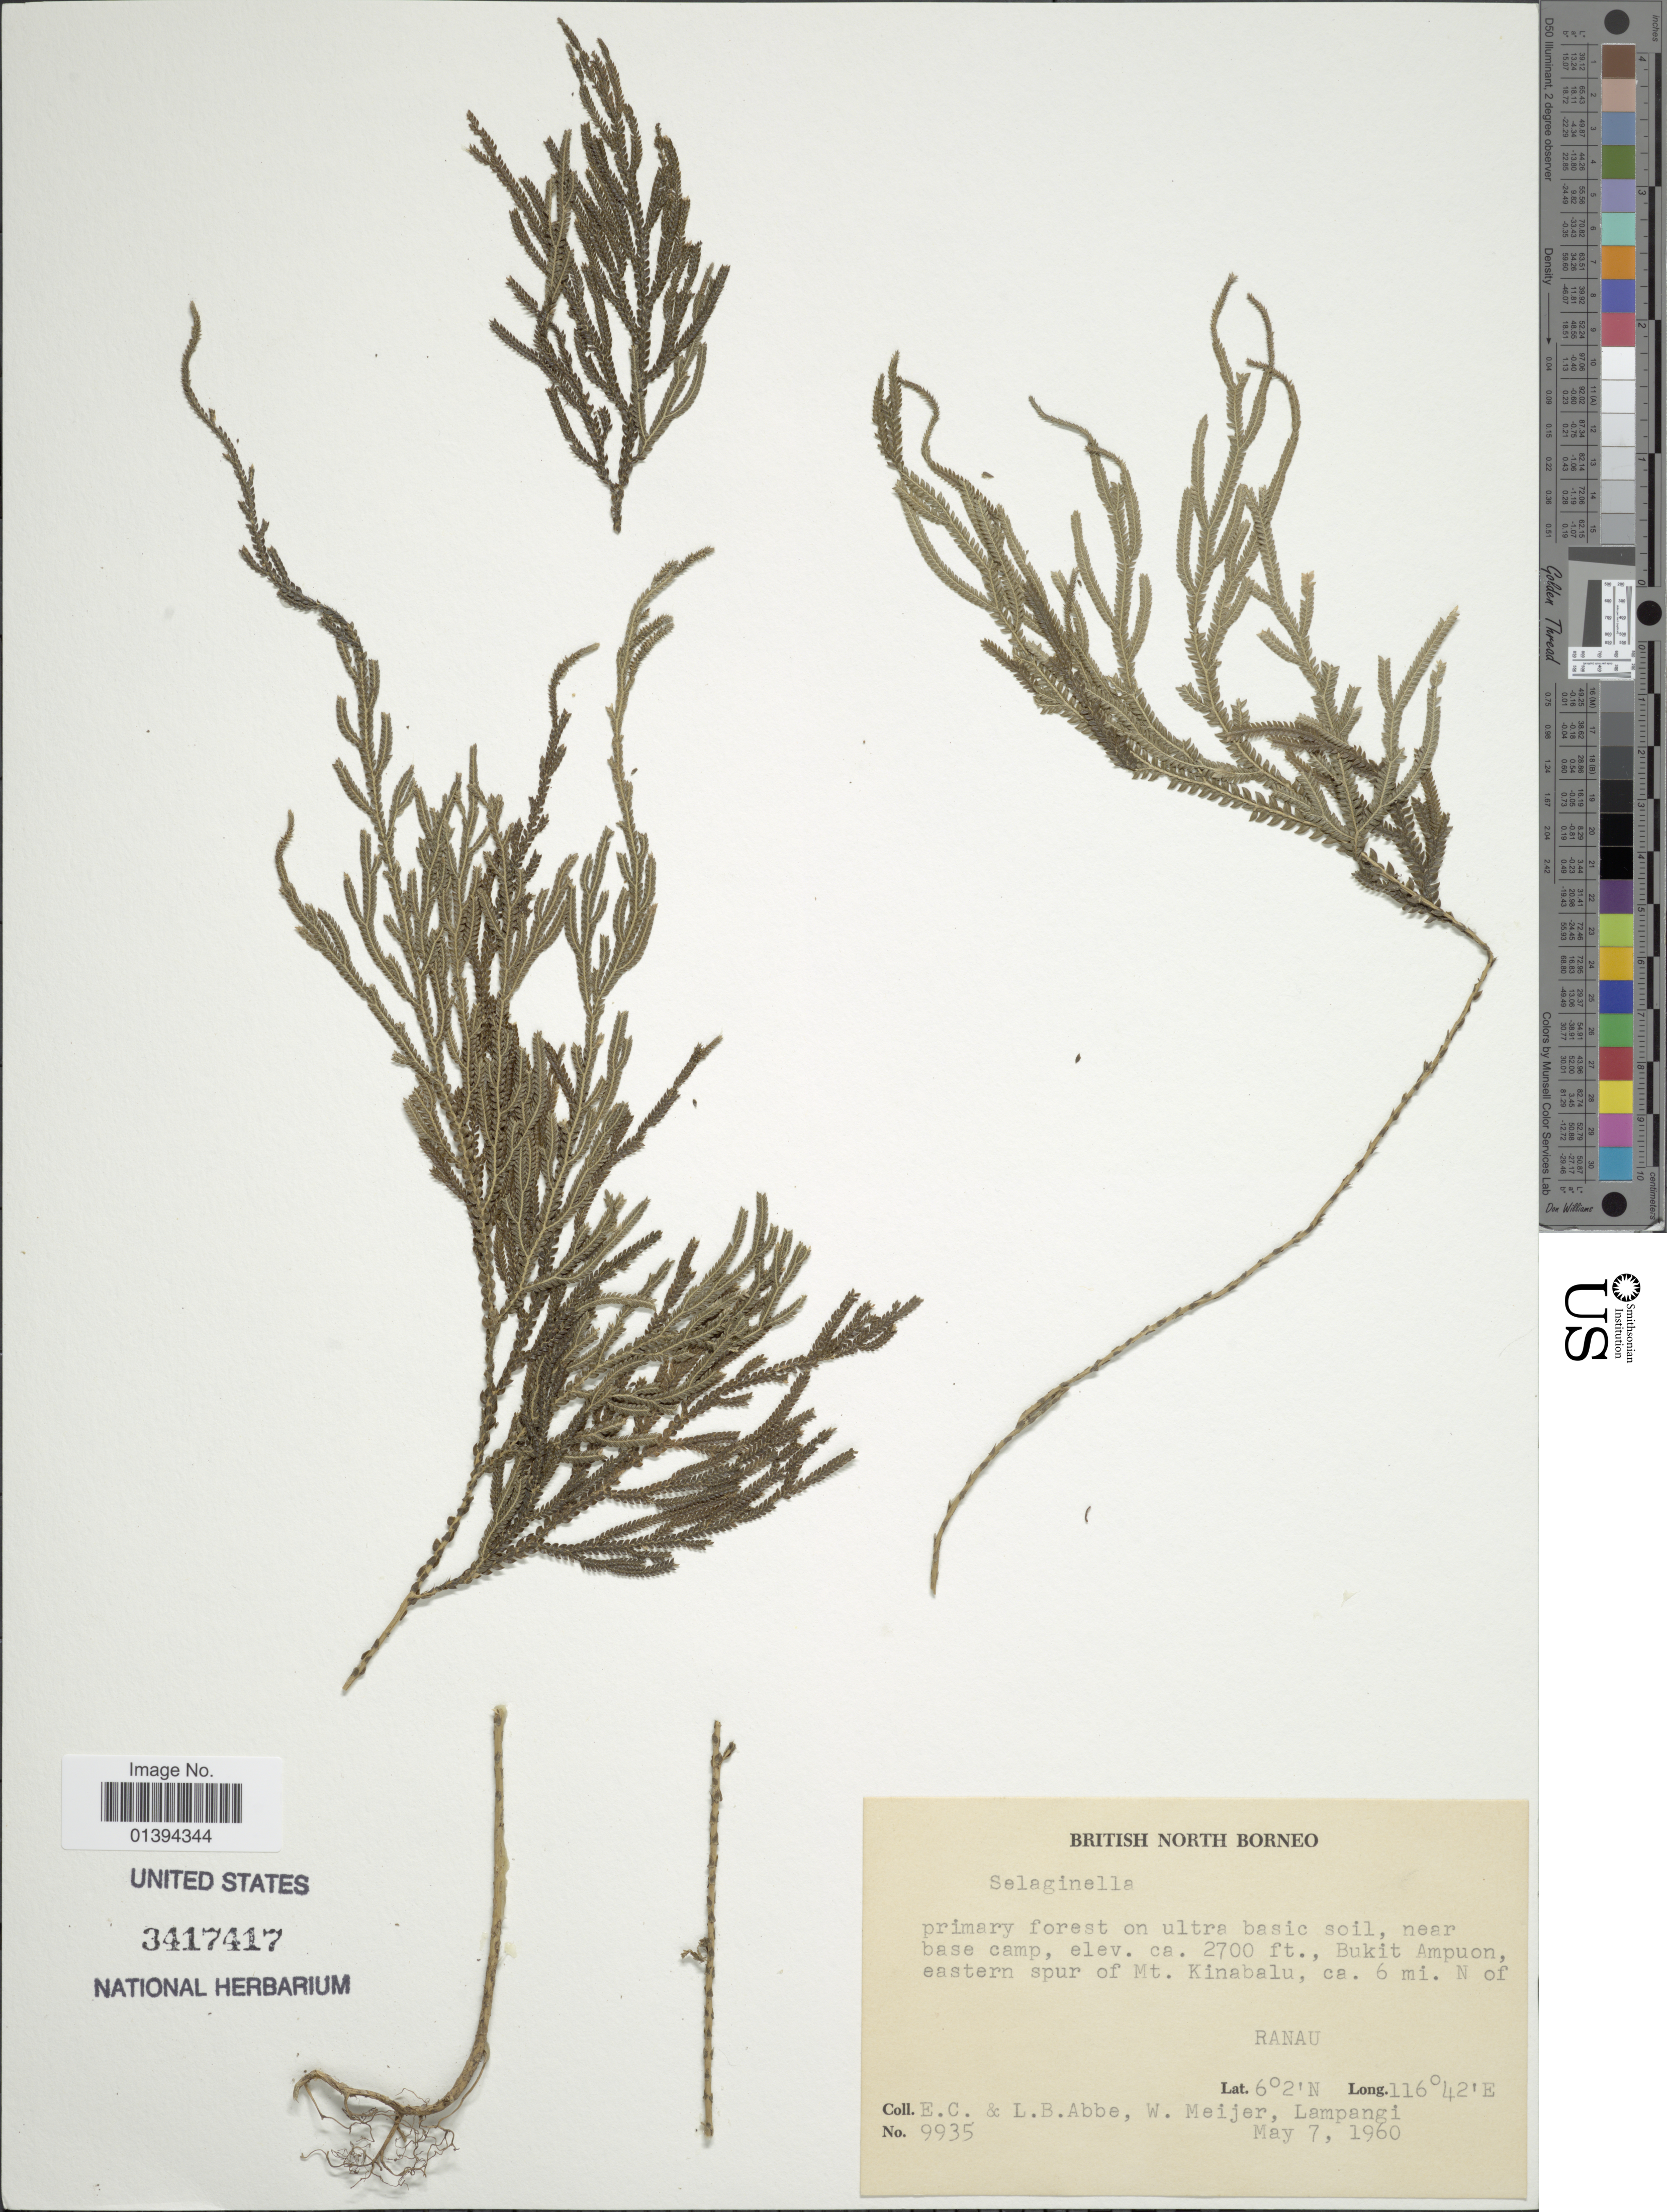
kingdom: Plantae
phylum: Tracheophyta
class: Lycopodiopsida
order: Selaginellales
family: Selaginellaceae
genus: Selaginella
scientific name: Selaginella sp.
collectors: E. C. Abbe, L. B. Abbe, W. Meijer & Lampangi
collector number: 9935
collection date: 1960-05-07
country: Malaysia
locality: British North Borneo, near base camp, Bukit Ampuon, eastern spur of mt. Kinabalu, ca. 6mi N of Ranau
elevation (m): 823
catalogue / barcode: US 3417417